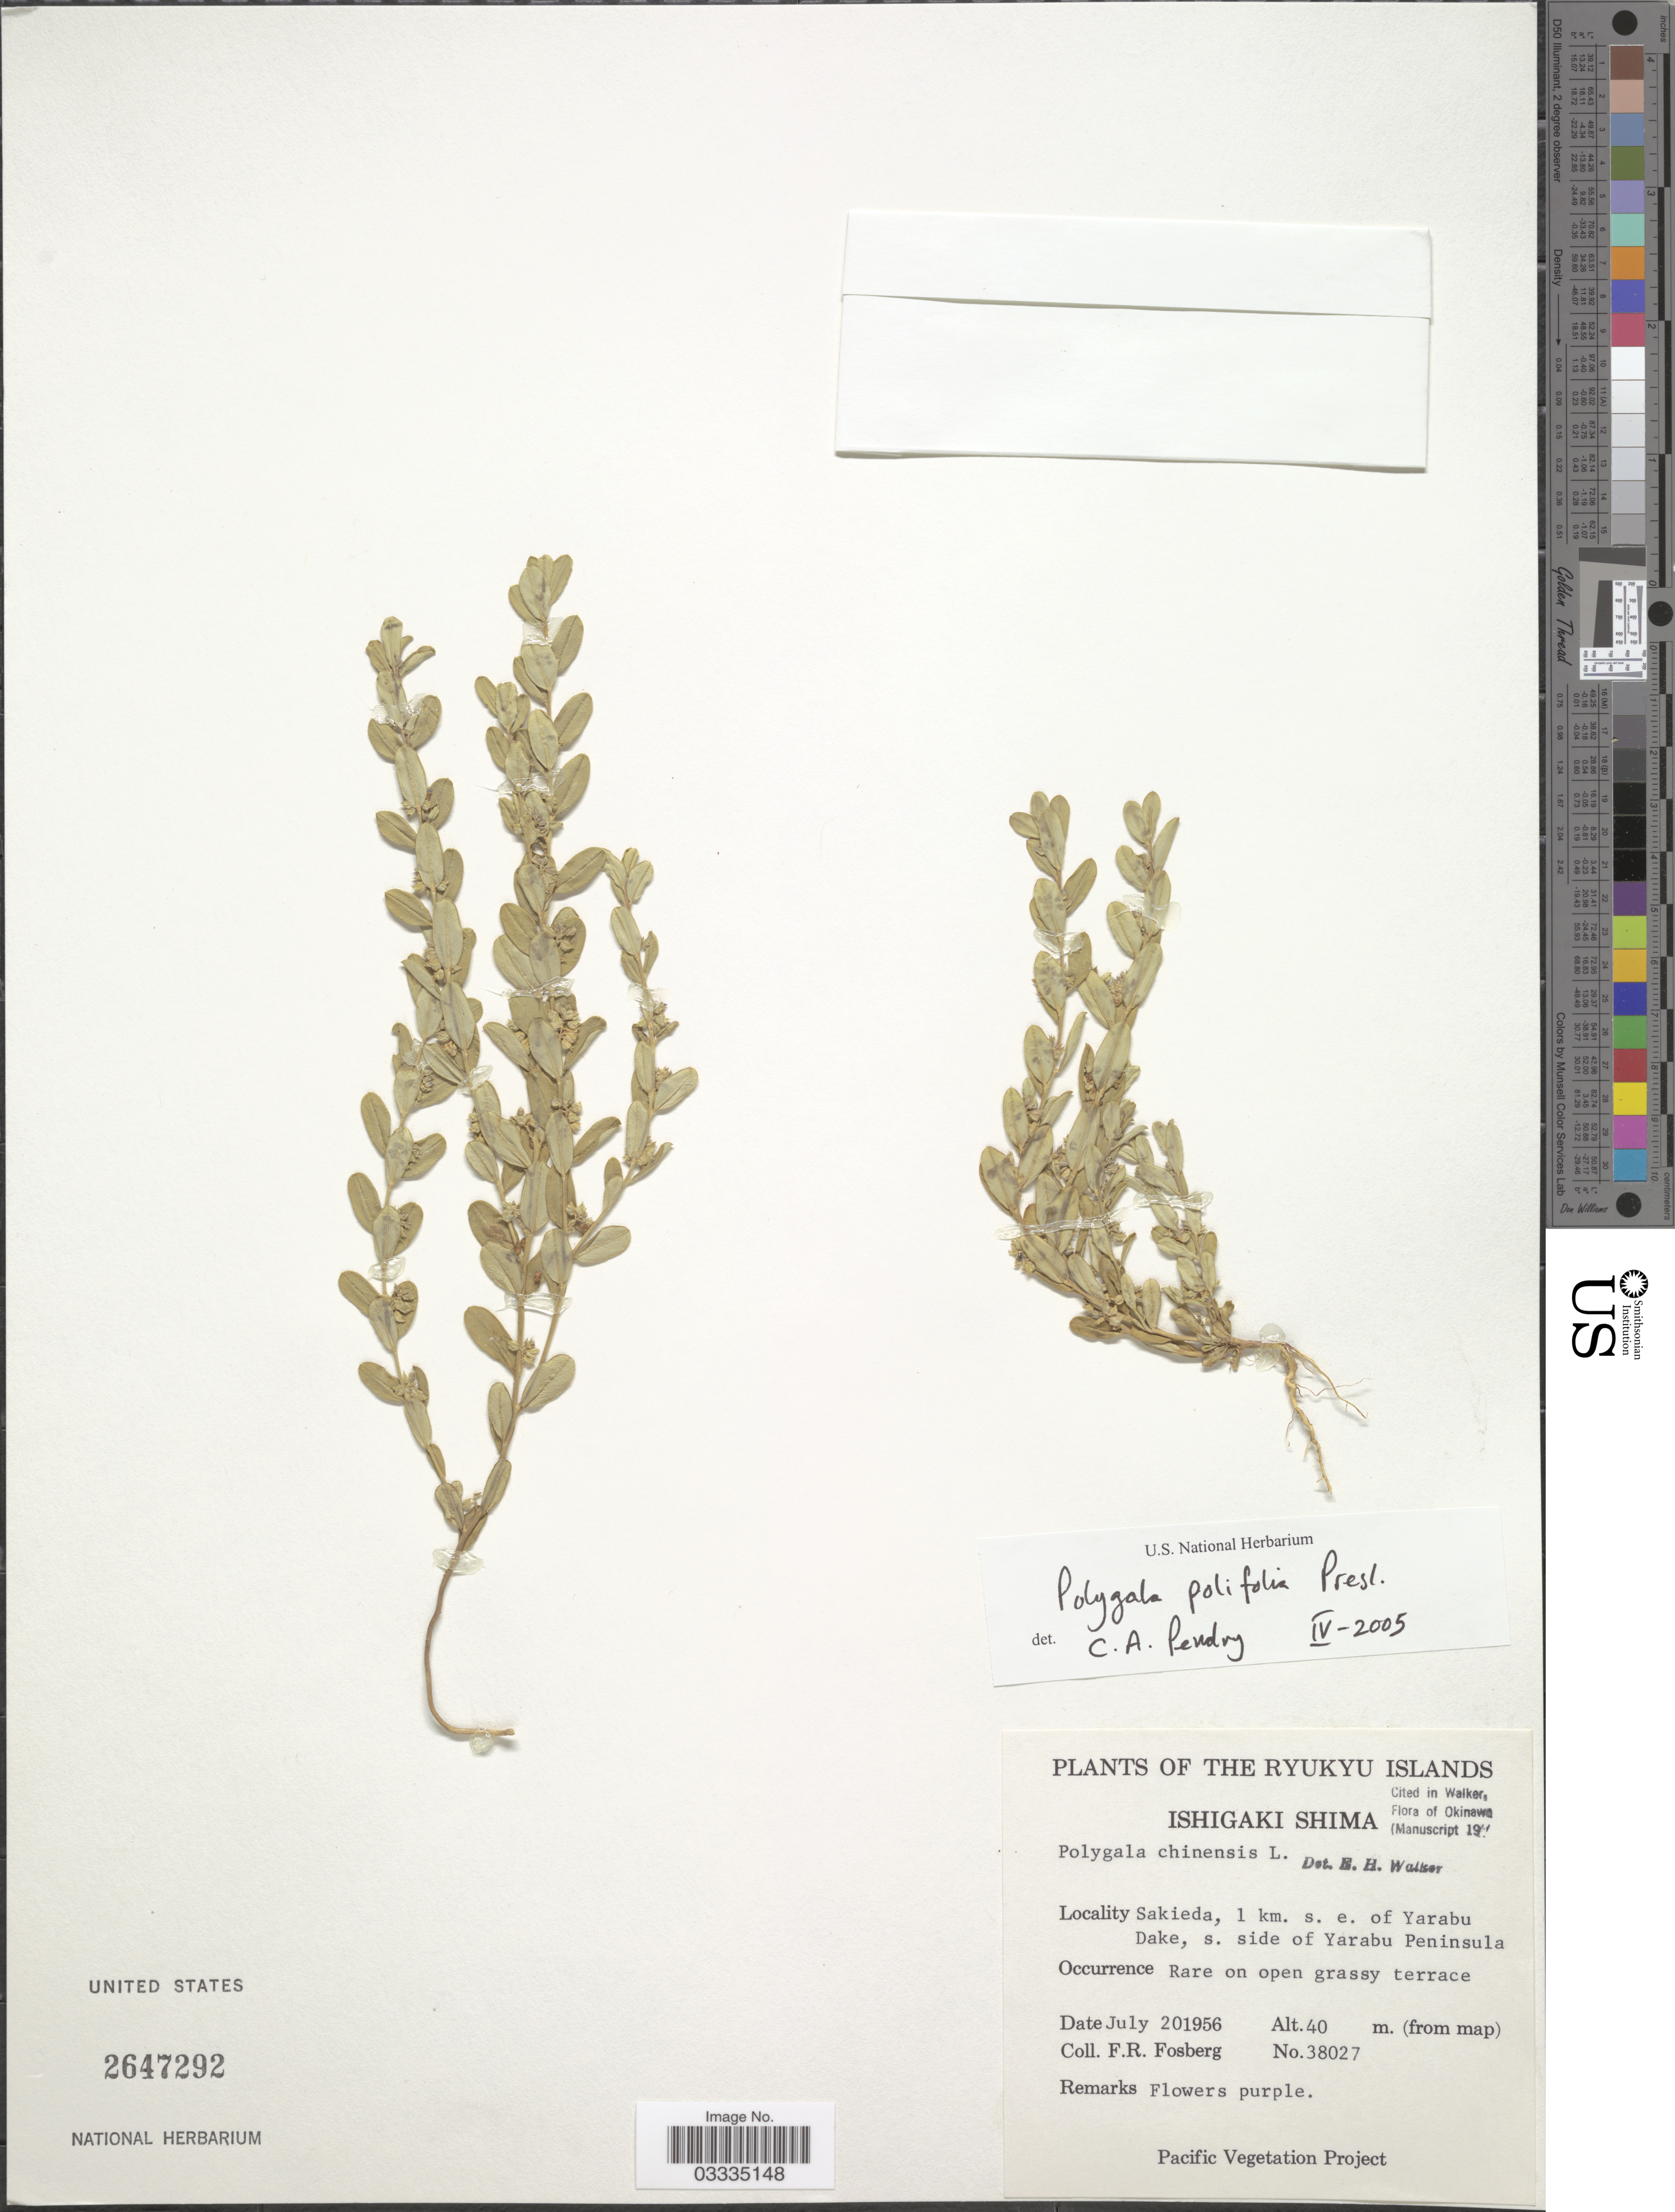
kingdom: Plantae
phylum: Tracheophyta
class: Magnoliopsida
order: Fabales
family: Polygalaceae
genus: Polygala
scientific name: Polygala polifolia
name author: C. Presl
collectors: F. R. Fosberg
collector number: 38027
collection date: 1956-07-20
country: Japan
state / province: Okinawa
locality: The Ryukyu Islands. Sakieda, 1 km. s. e. of Yarabu Dake, s. side of Yarabu Peninsula.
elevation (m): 40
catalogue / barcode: US 2647292